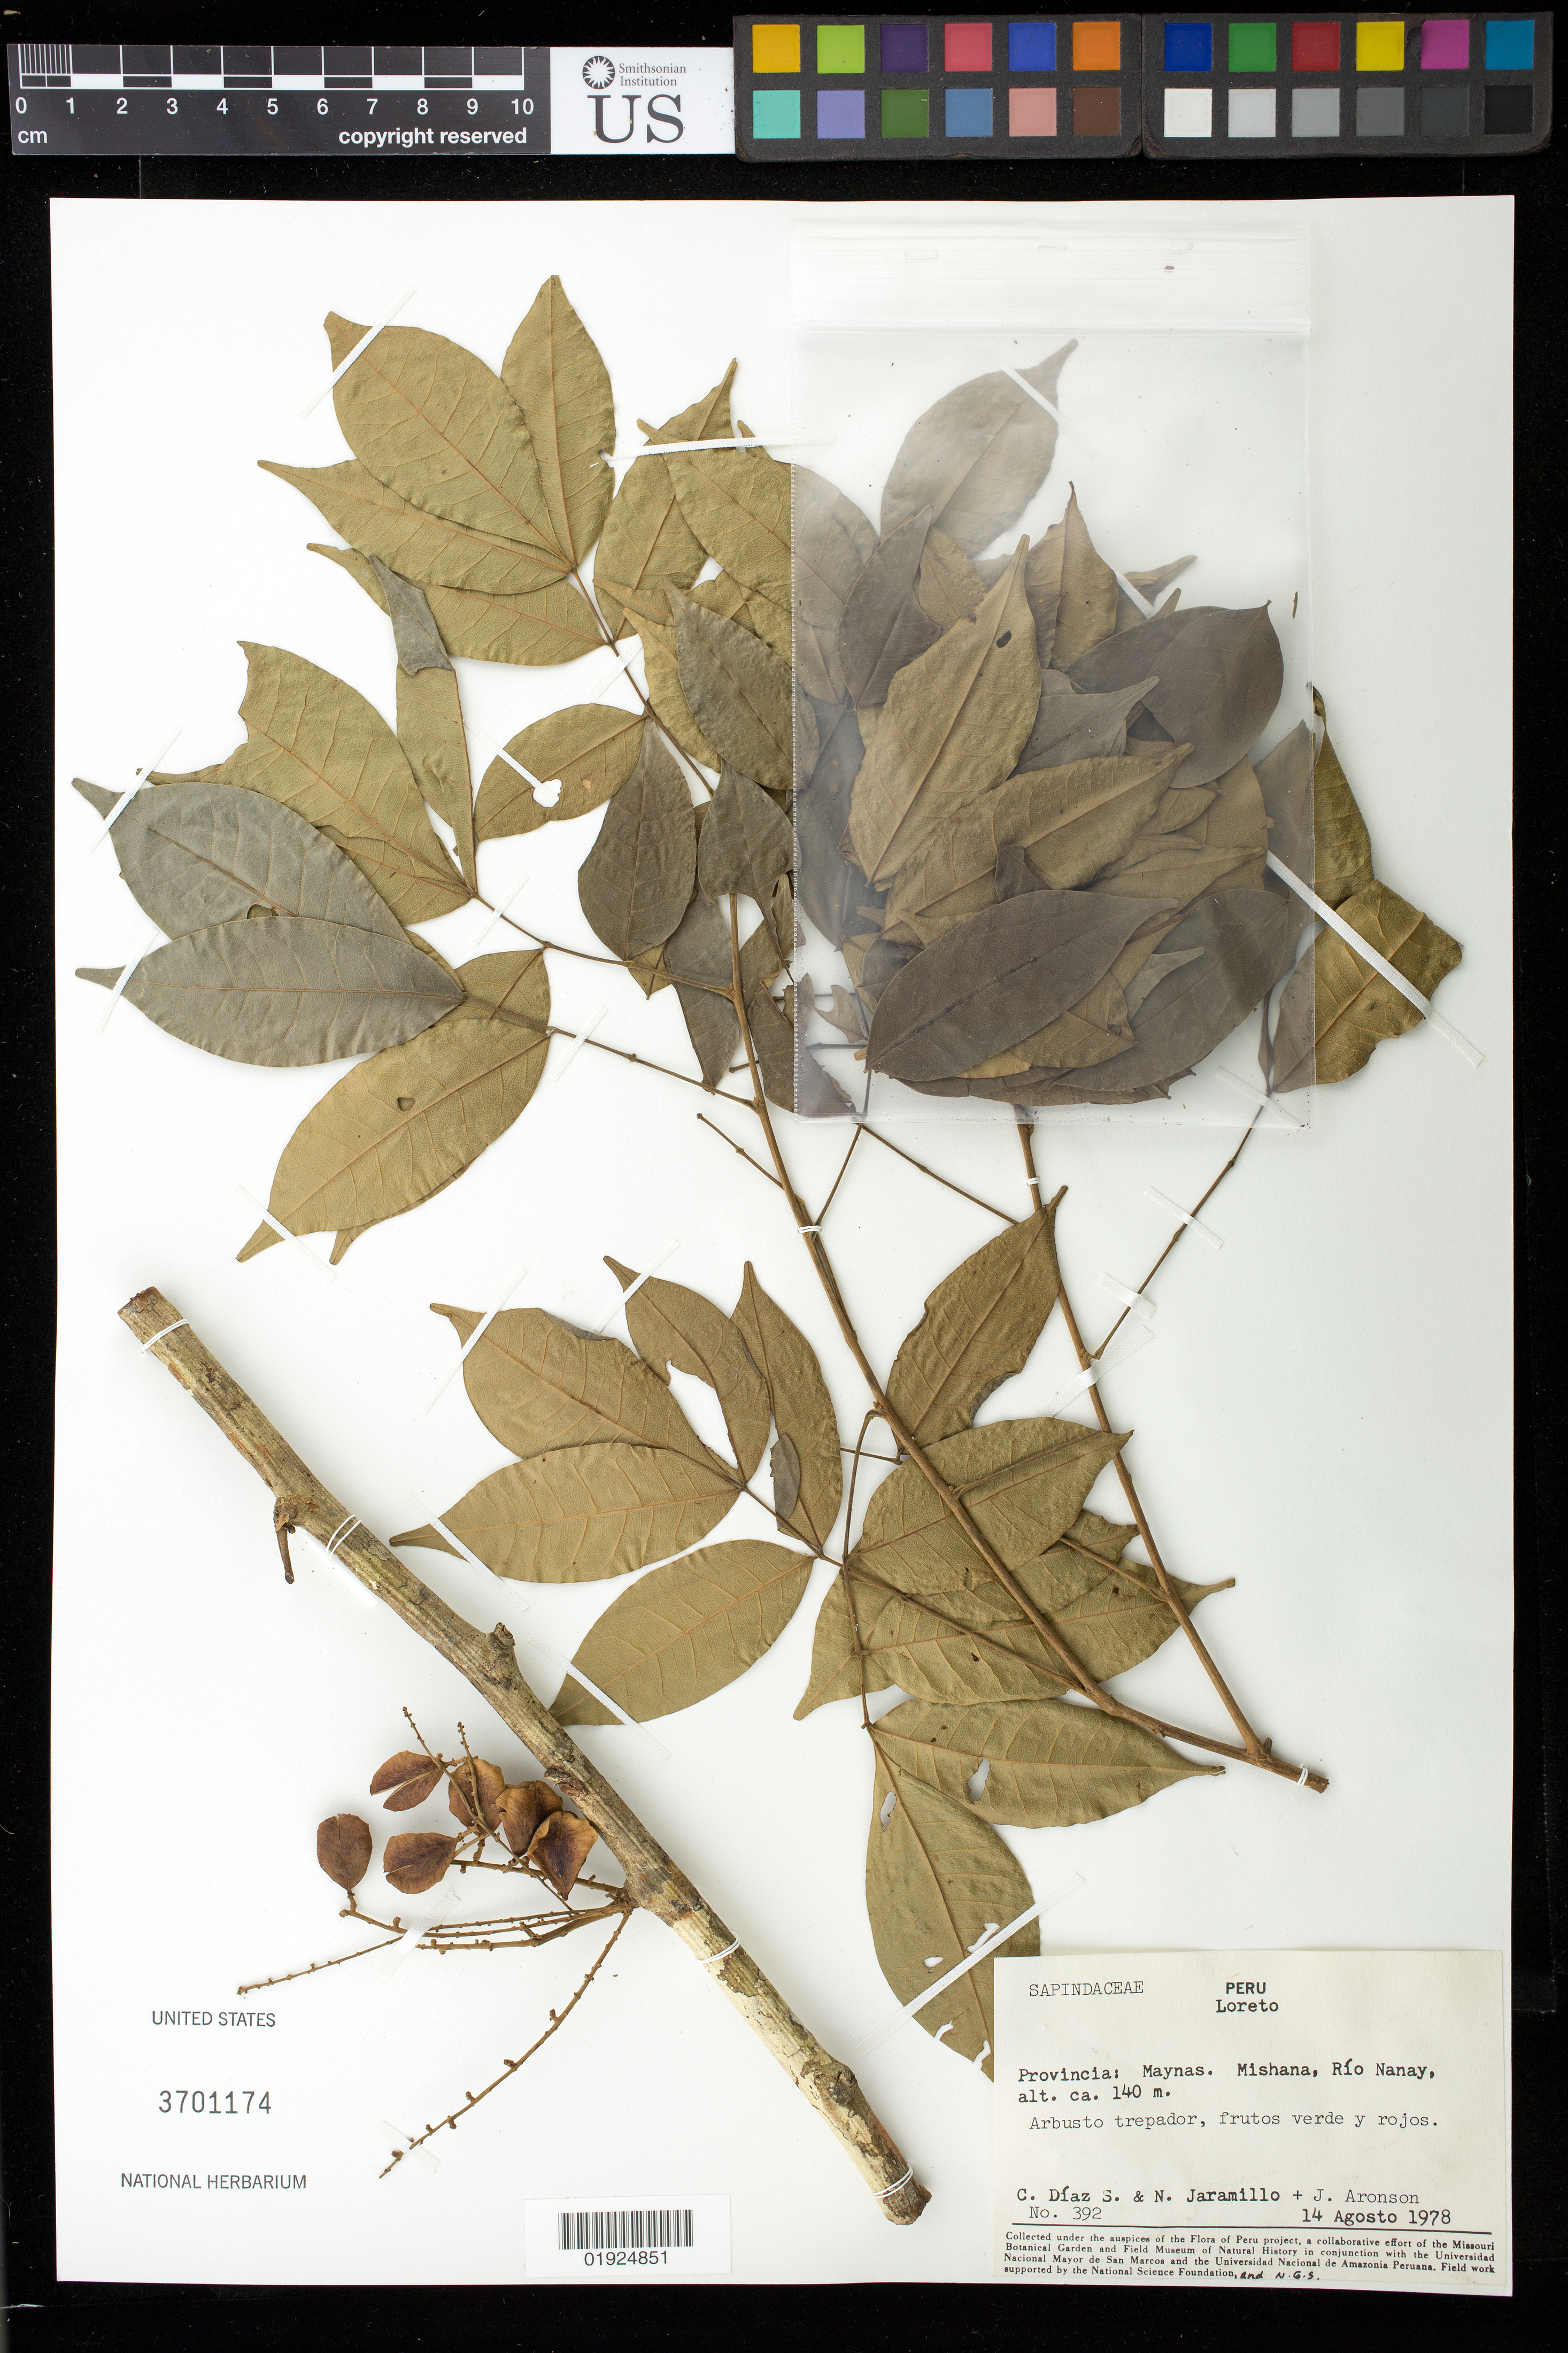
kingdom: Plantae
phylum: Tracheophyta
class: Magnoliopsida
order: Sapindales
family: Sapindaceae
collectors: C. Díaz S., N. Jaramillo & J. Aronson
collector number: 392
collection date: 1978-08-14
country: Peru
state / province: Loreto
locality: Provincia Maynas. Mishana, Río Nanay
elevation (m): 140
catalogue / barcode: US 3701174